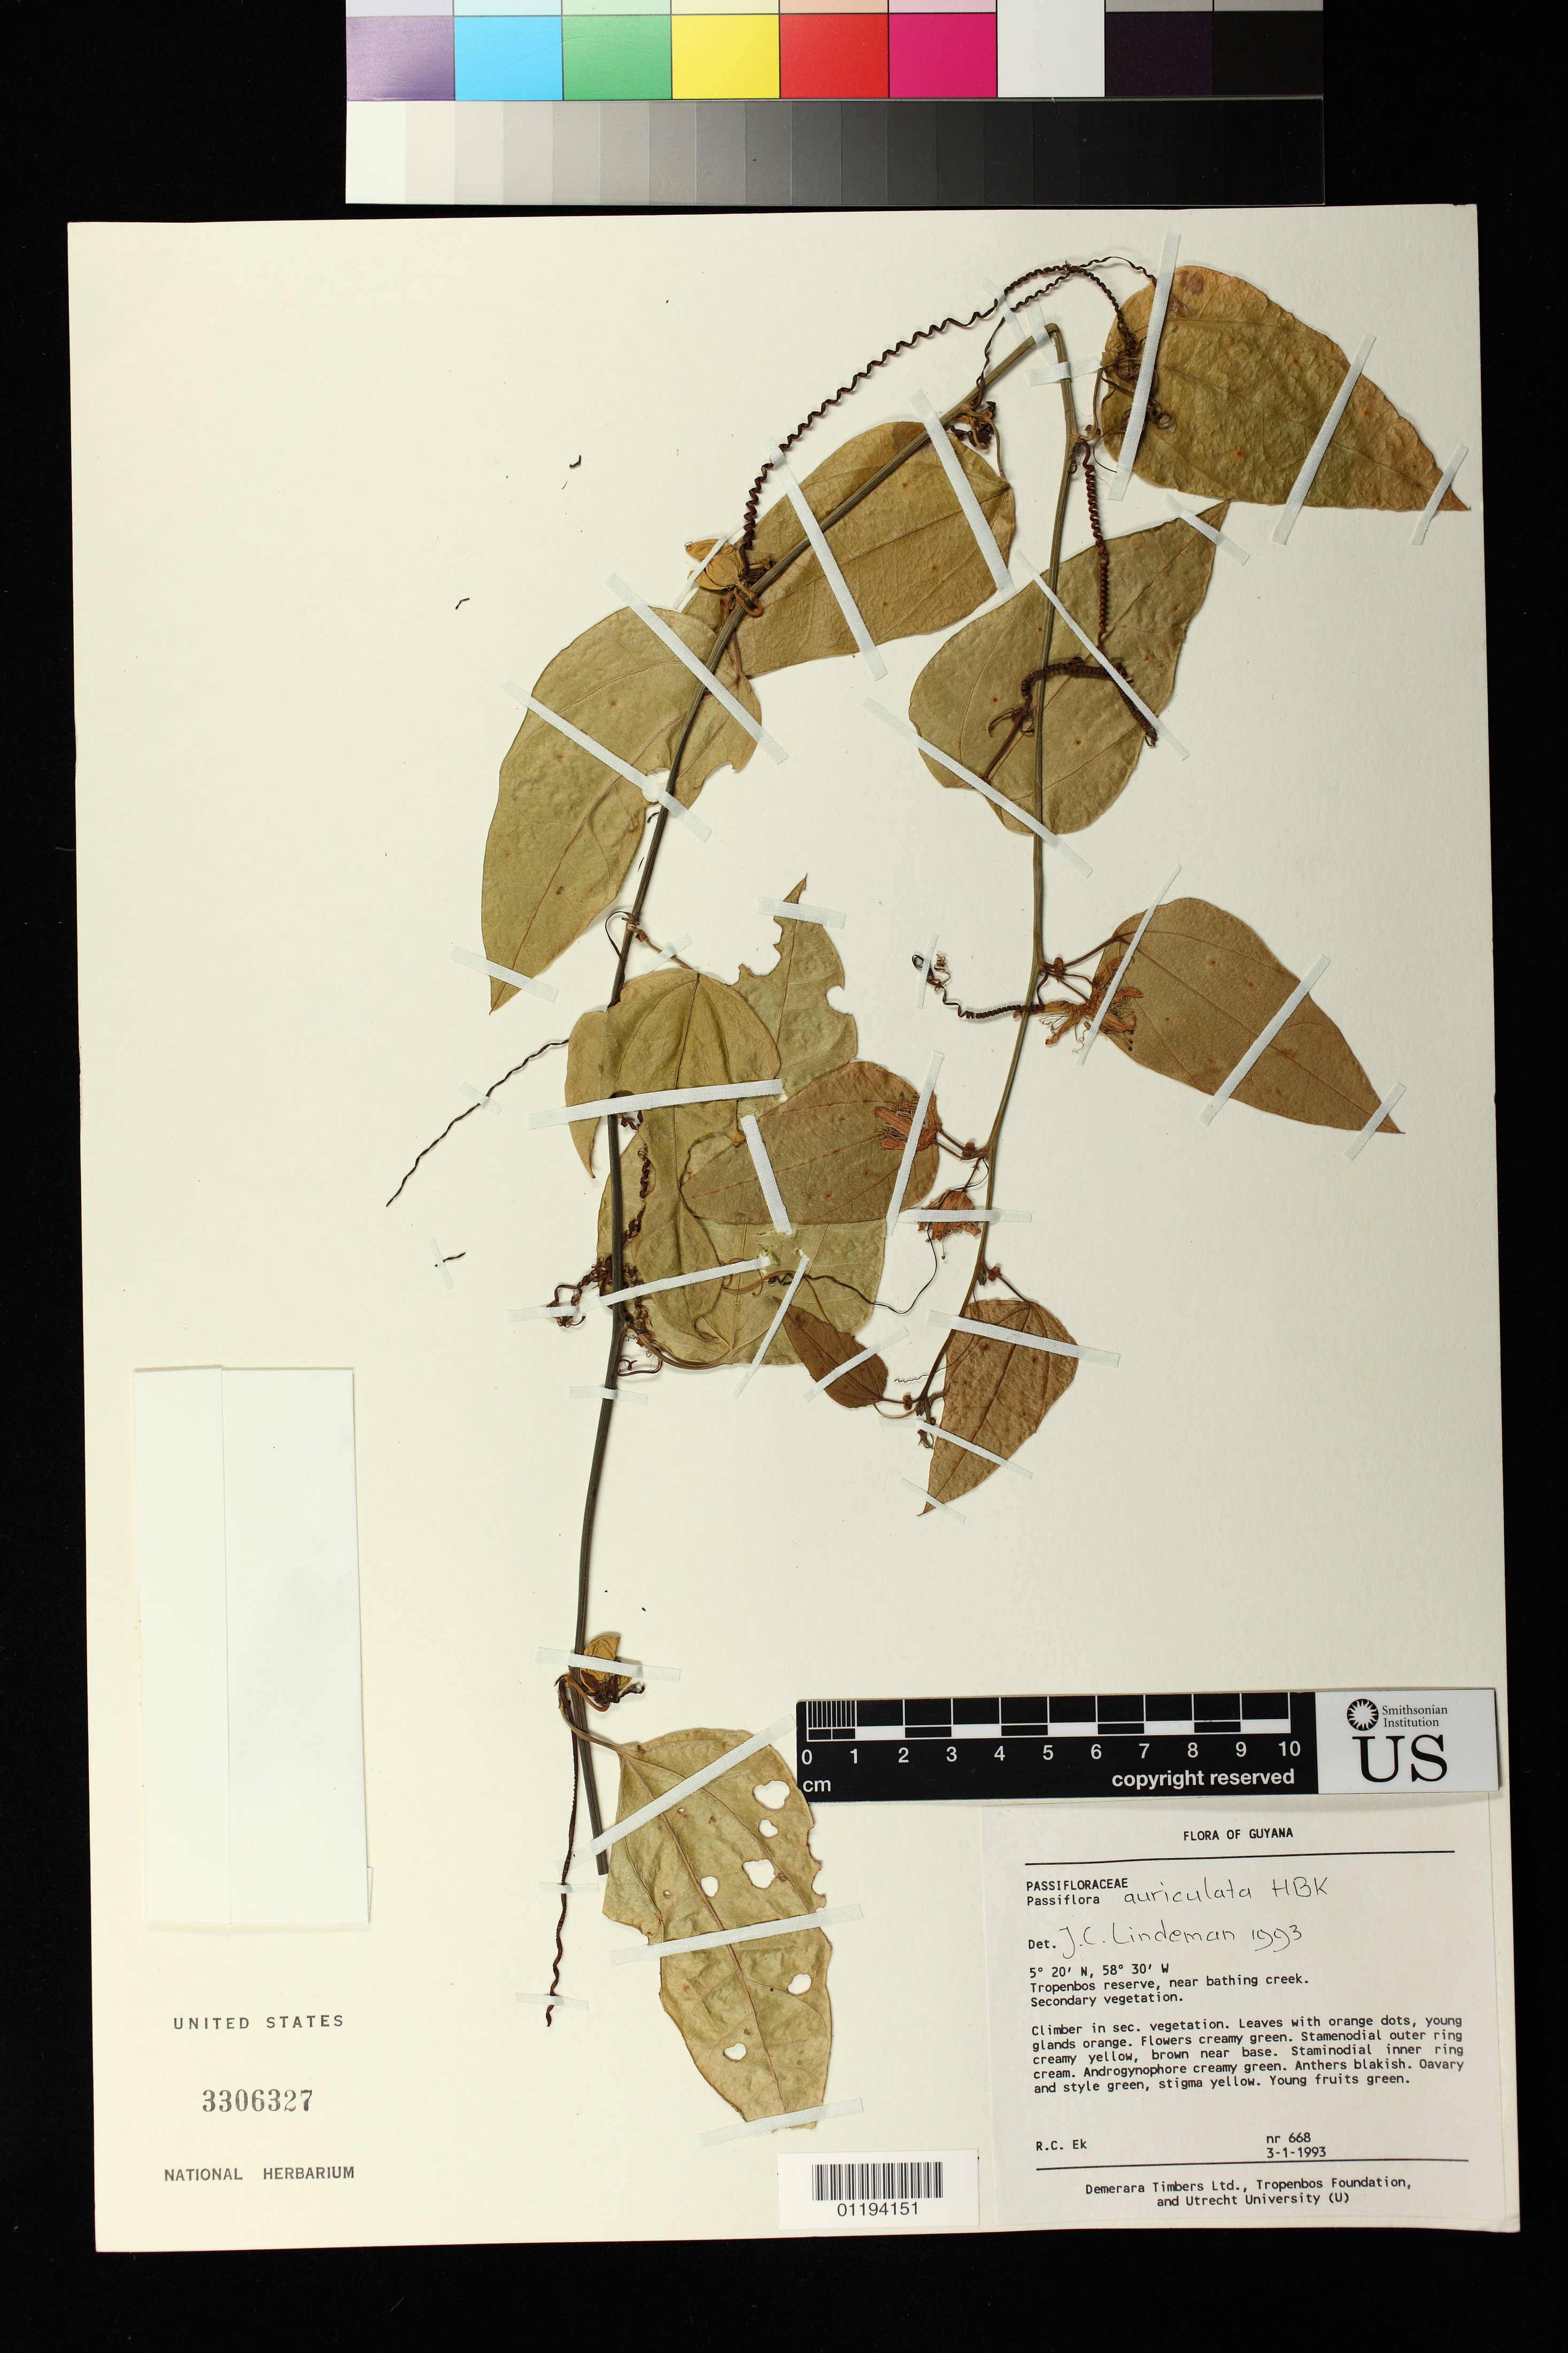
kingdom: Plantae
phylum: Tracheophyta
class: Magnoliopsida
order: Malpighiales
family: Passifloraceae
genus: Passiflora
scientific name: Passiflora auriculata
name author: Kunth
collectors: R. C. Ek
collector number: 668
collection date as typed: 1993 Mar 01 or 1993 Jan 03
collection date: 1993-01-03 or 1993-03-01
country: Guyana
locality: Tropenbos reserve, near bathing creek.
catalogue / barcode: US 3306327